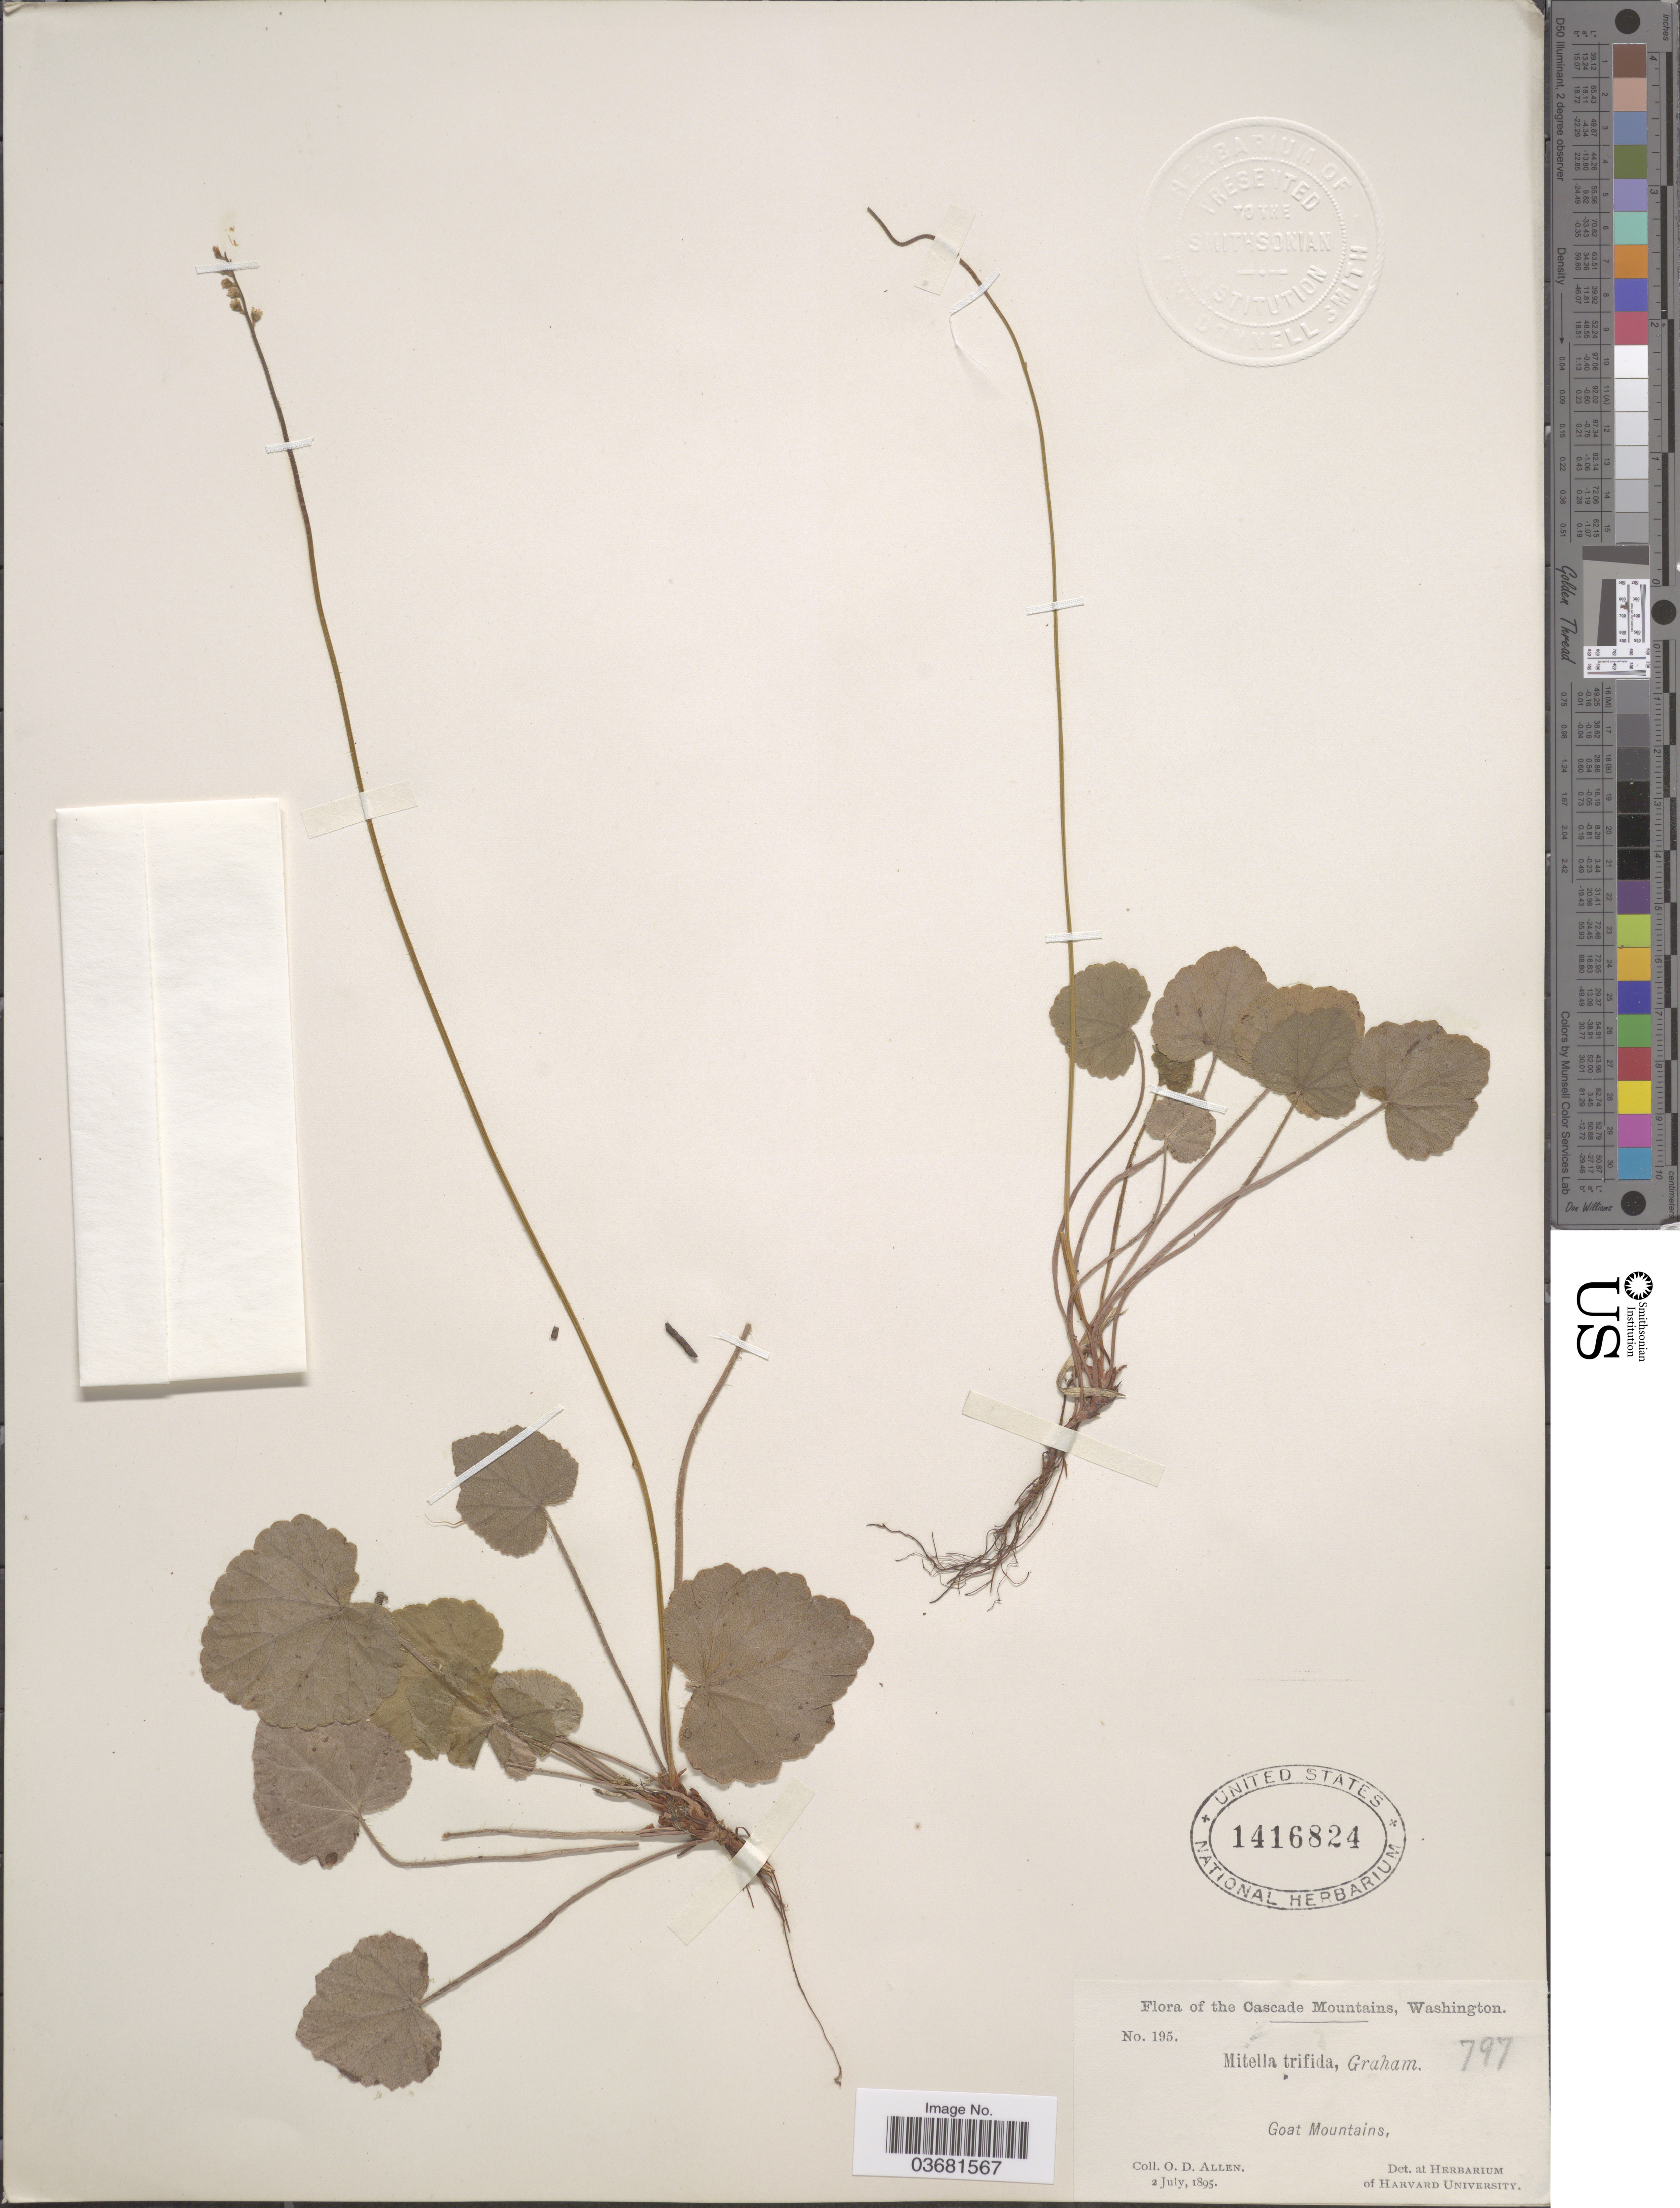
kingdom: Plantae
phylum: Tracheophyta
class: Magnoliopsida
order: Saxifragales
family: Saxifragaceae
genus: Mitella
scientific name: Mitella trifida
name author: Graham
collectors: O. D. Allen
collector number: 195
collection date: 1895-07-02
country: United States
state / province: Washington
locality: Cascade Mountains. Goat Mountains.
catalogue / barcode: US 1416824